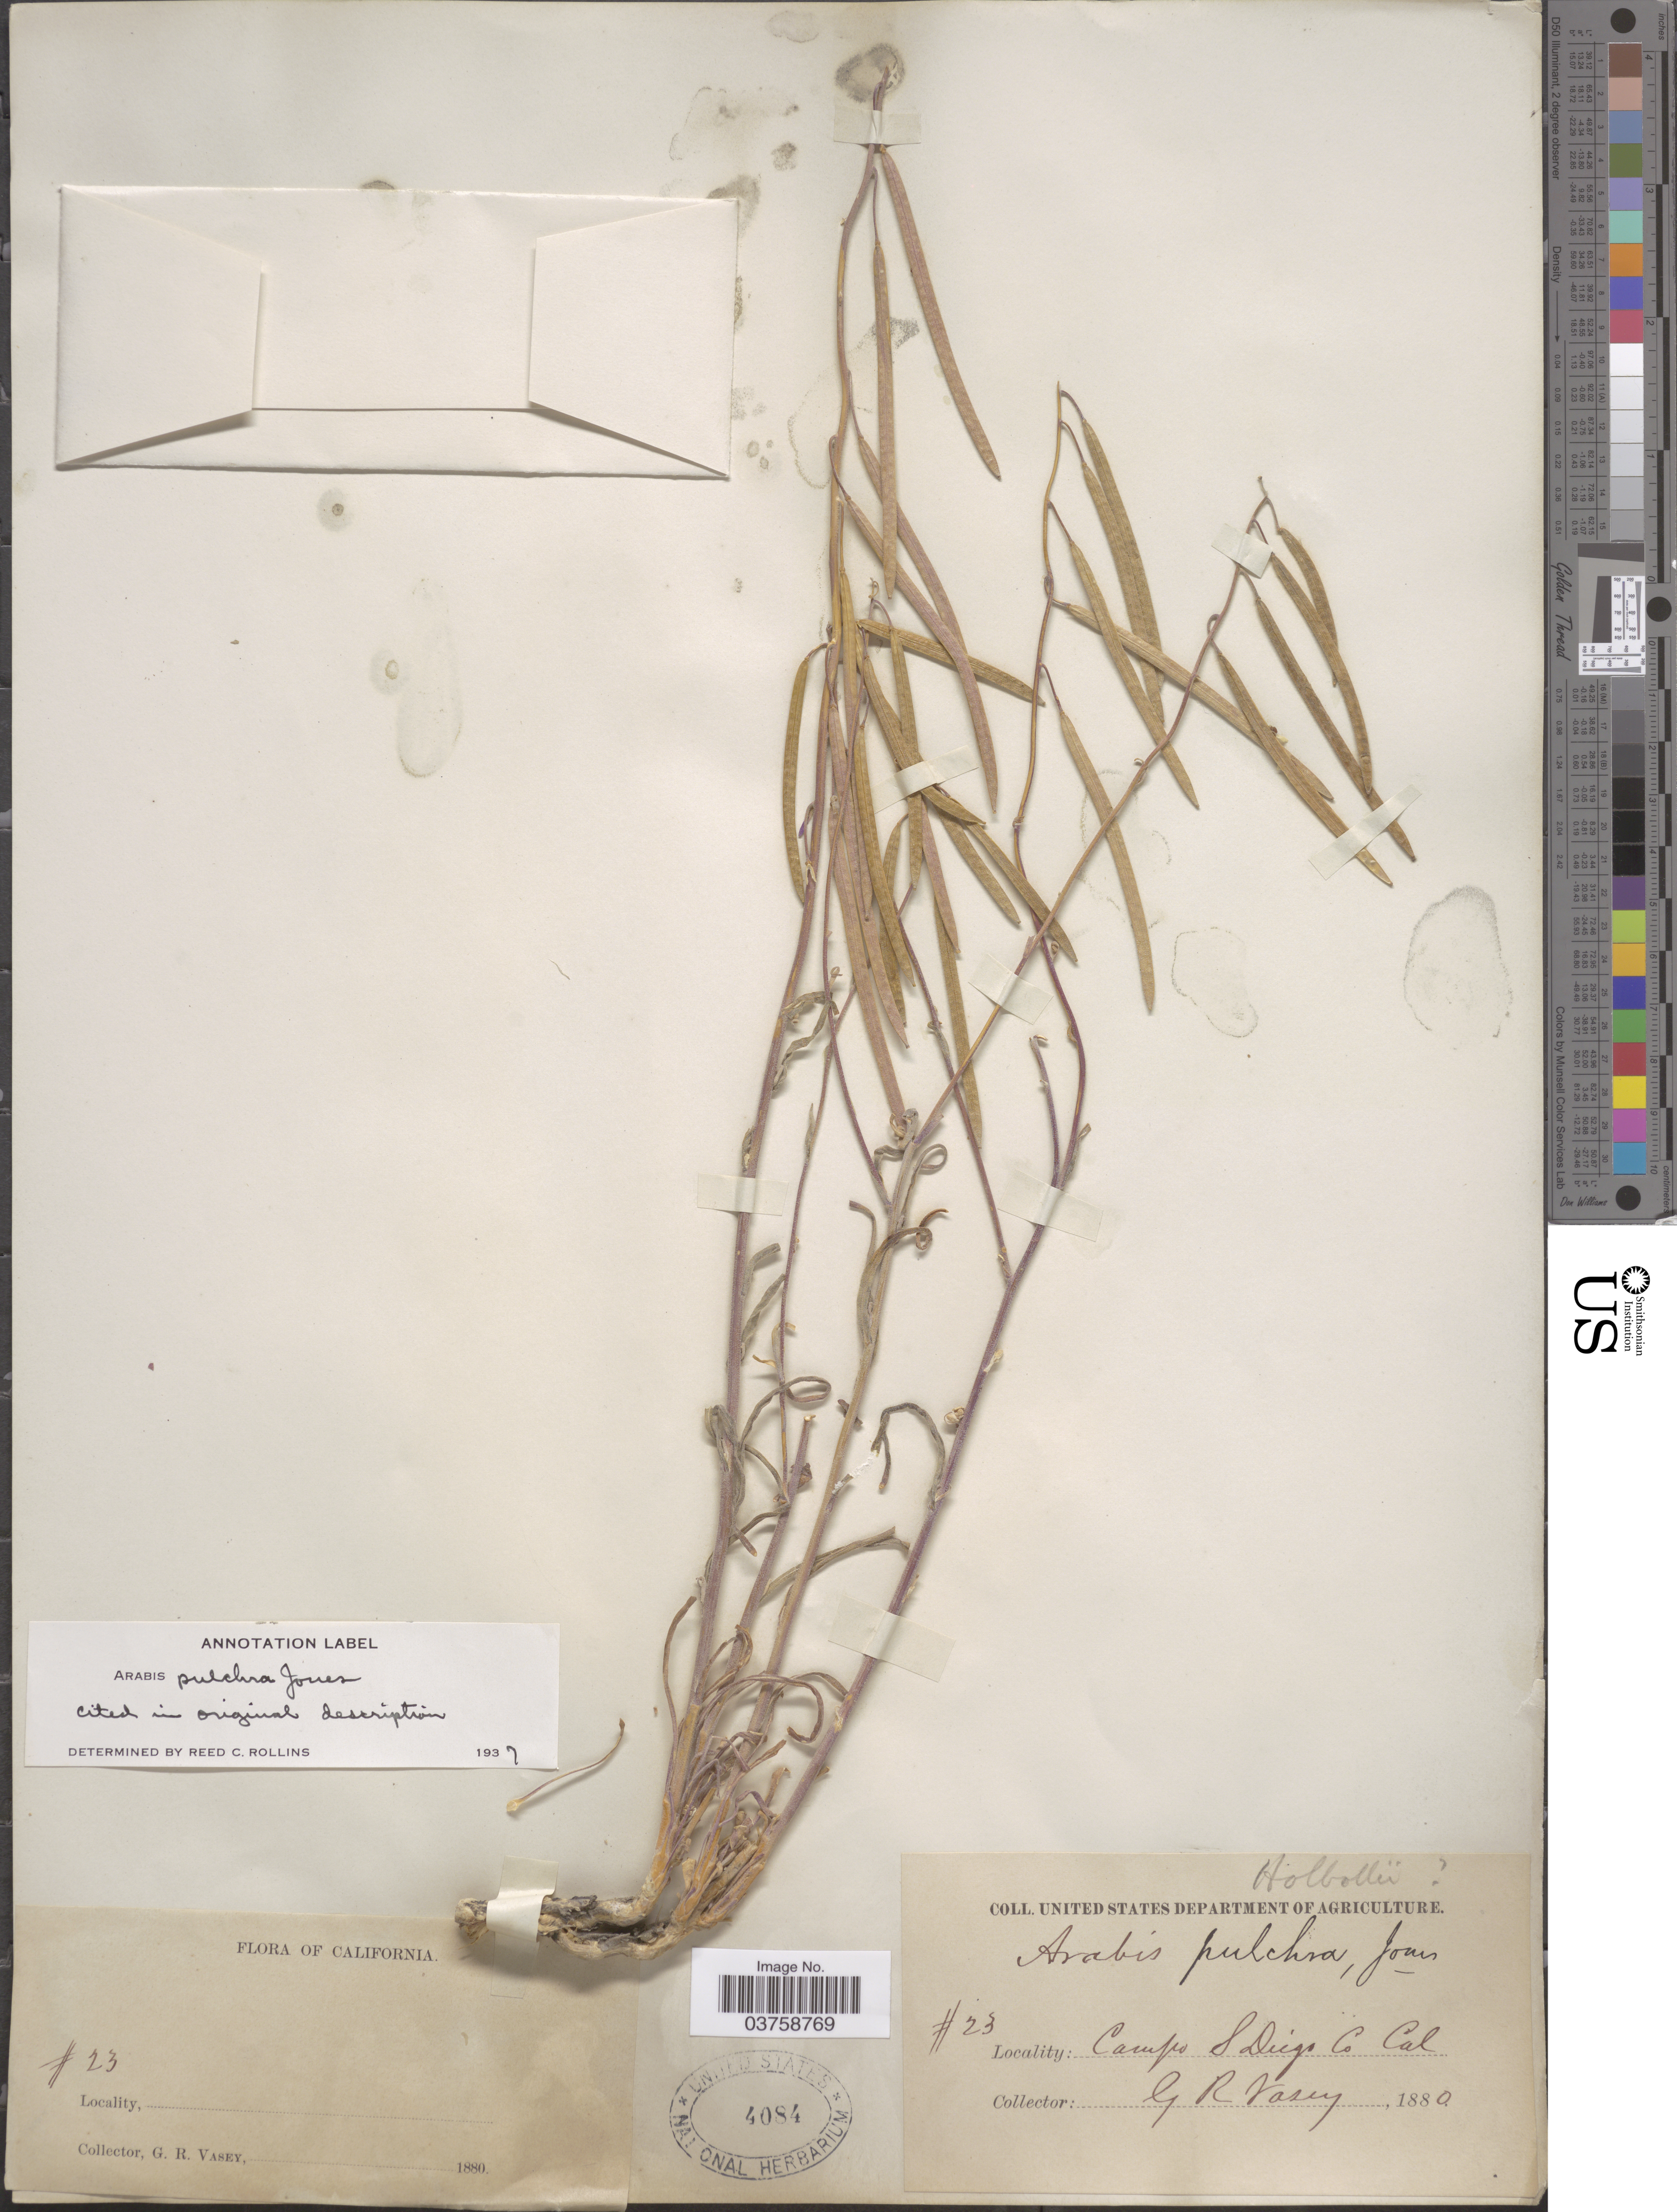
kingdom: Plantae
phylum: Tracheophyta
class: Magnoliopsida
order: Brassicales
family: Brassicaceae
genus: Arabis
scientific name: Arabis pulchra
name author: M.E. Jones ex S. Watson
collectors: G. R. Vasey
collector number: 23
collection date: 1880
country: United States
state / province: California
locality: Camps S Diego Co.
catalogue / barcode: US 4084